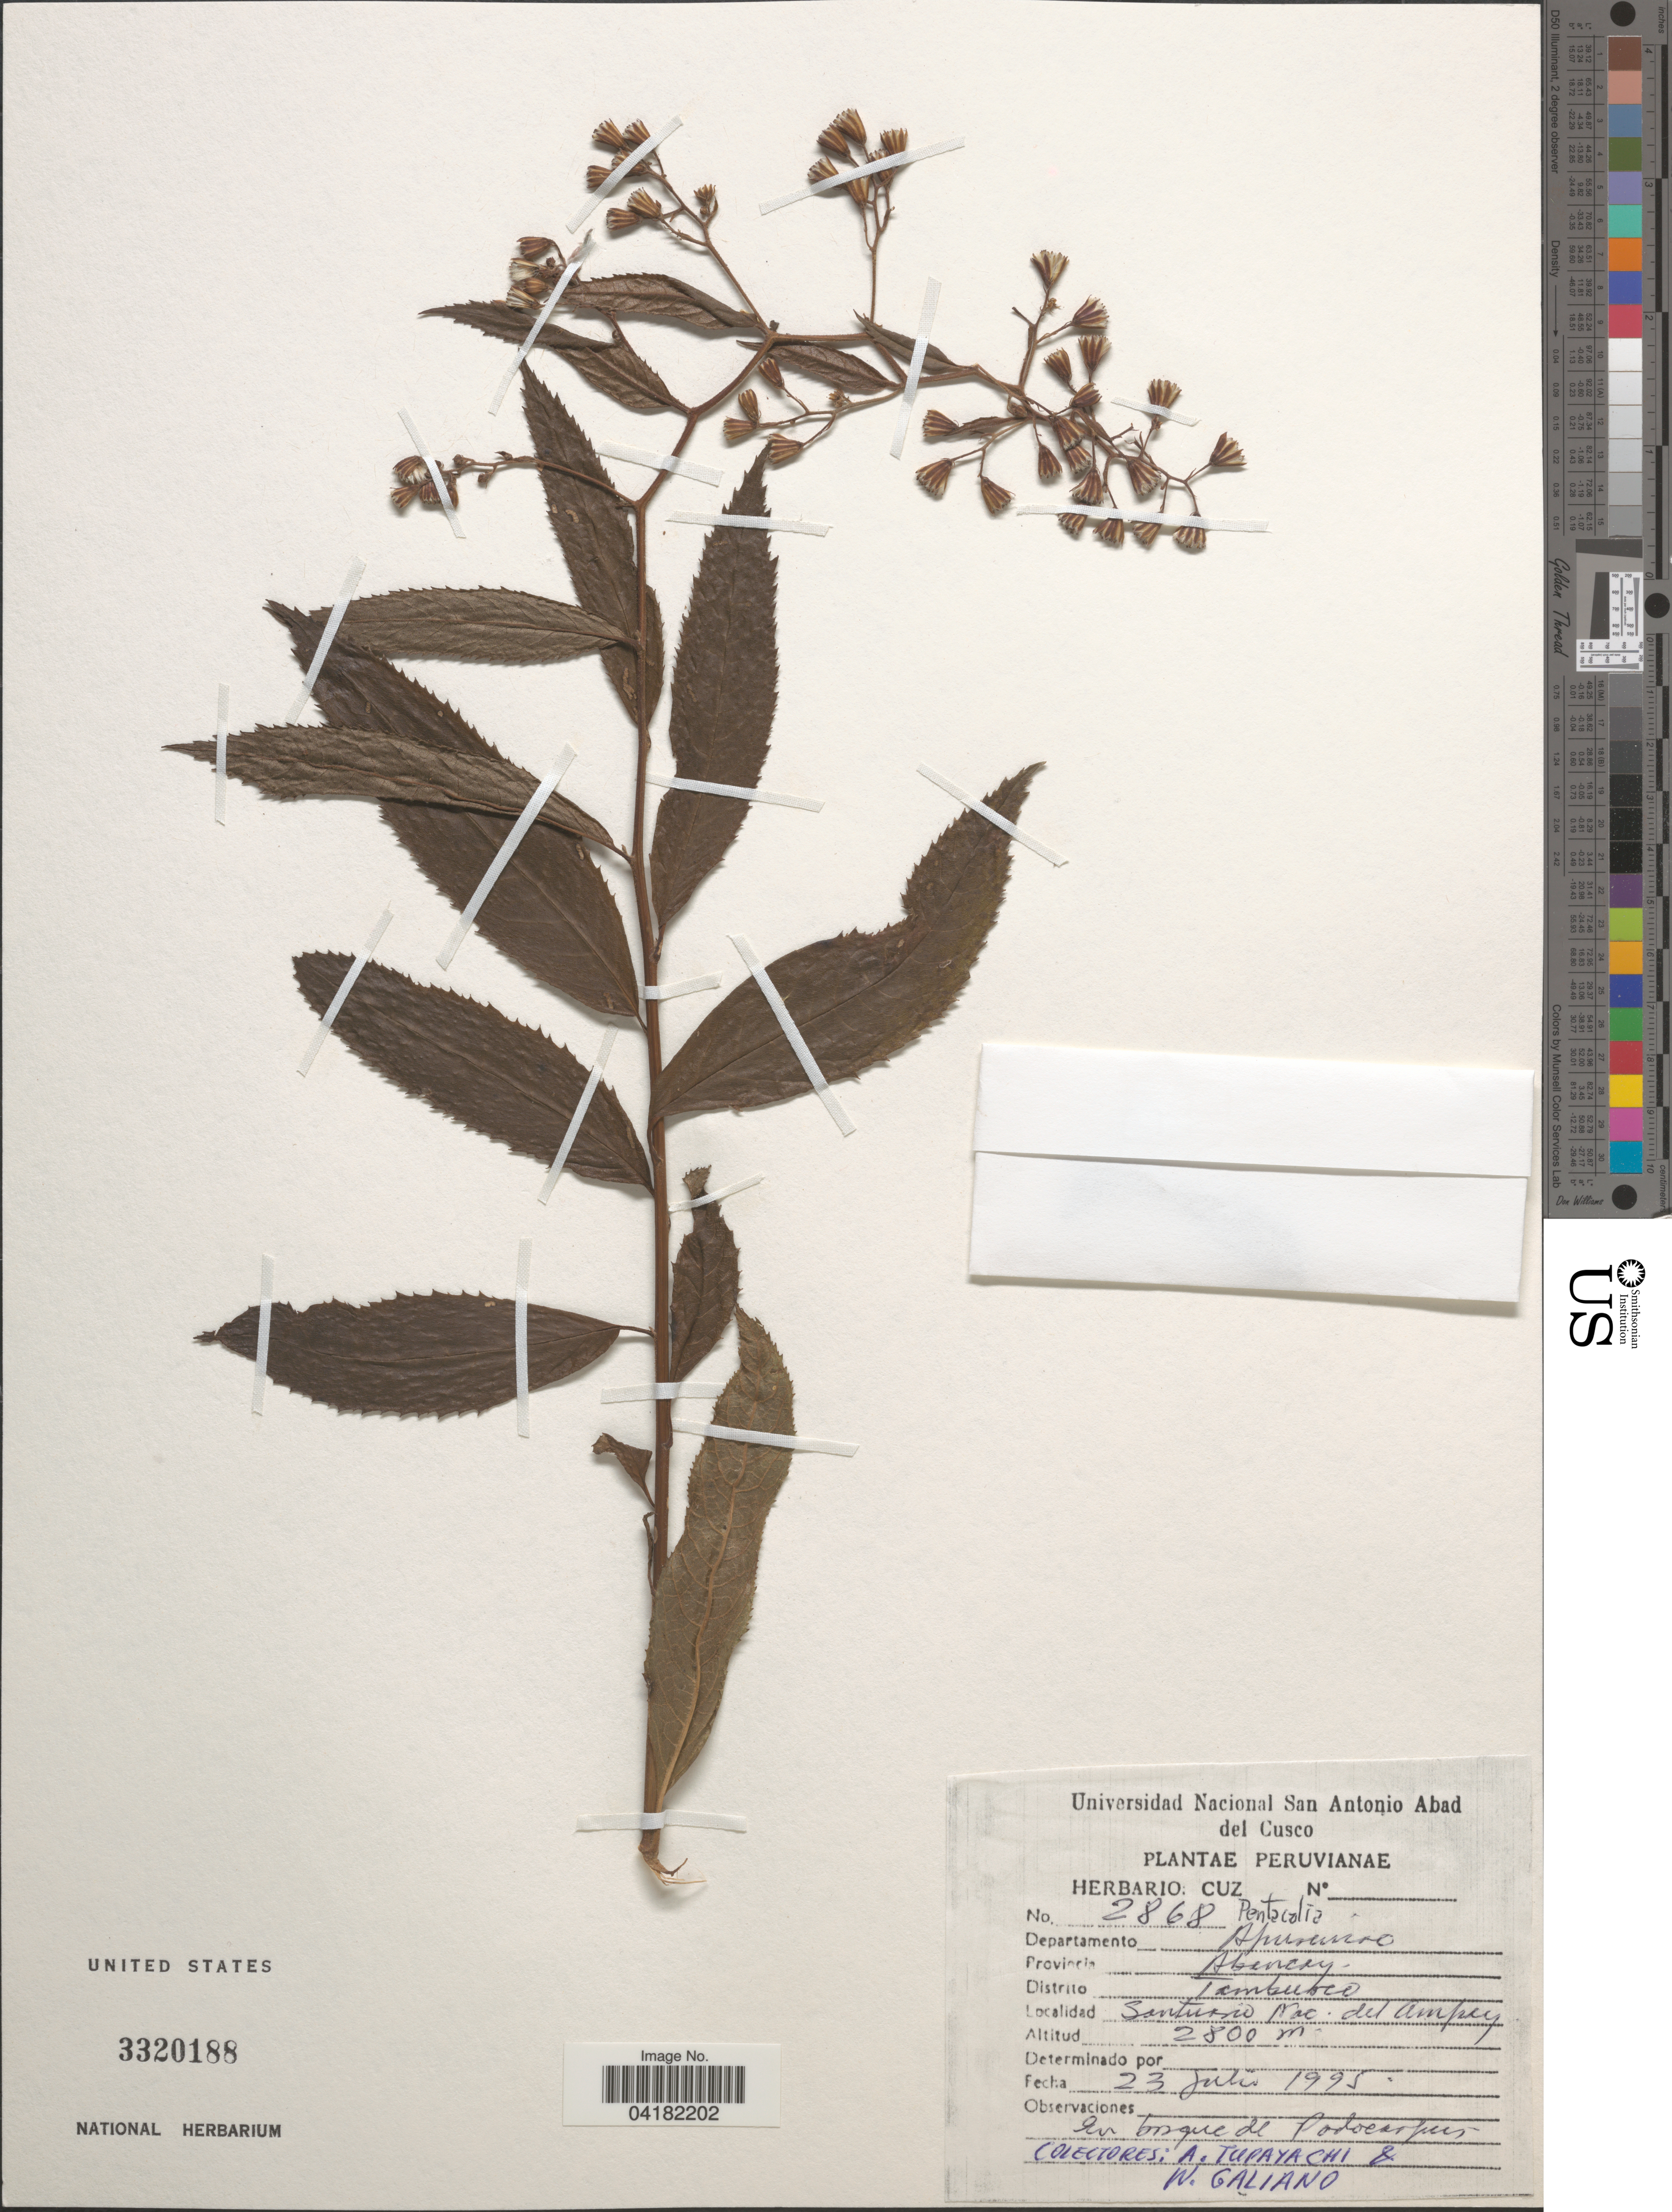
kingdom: Plantae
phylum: Tracheophyta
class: Magnoliopsida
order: Asterales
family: Asteraceae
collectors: A. Tupayachi & W. Galiano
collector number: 2868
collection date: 1995-07-23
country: Peru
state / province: Apurimac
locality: Peruvianae. Departamento Apurimac. Provincia Abancay. Distrito Tambusco. Santuario Nac. del Ampay.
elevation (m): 2800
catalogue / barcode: US 3320188